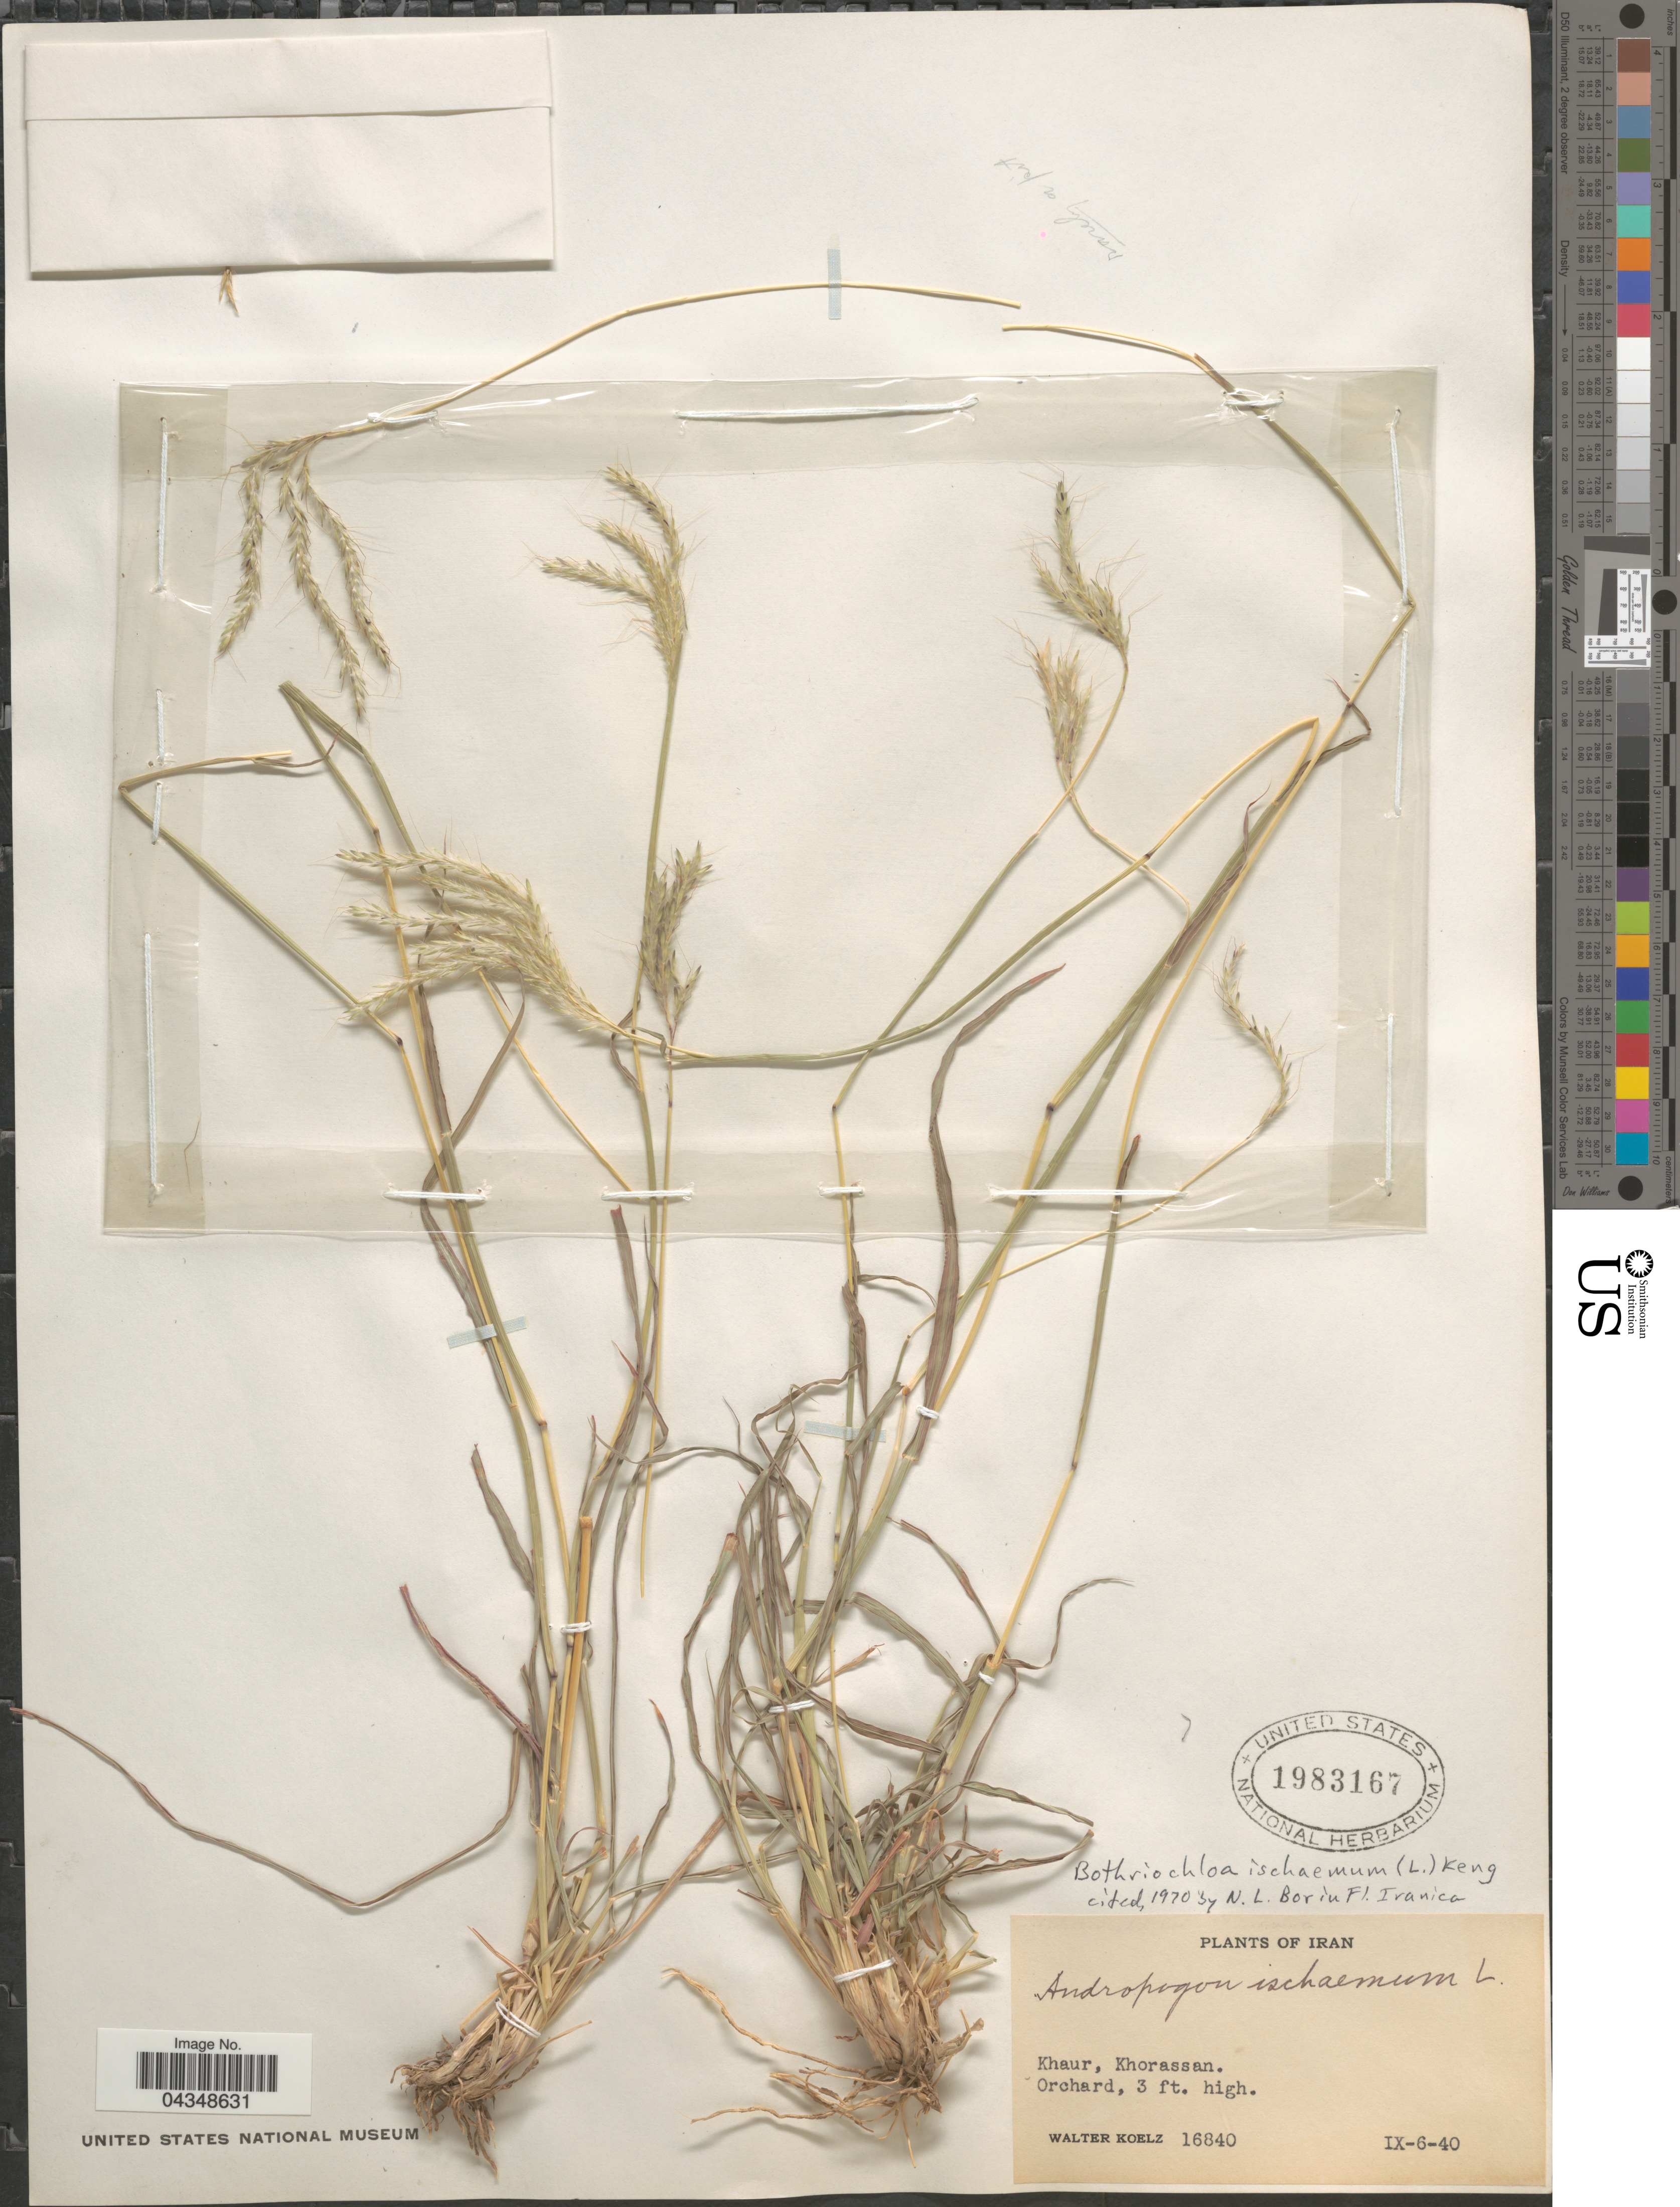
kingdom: Plantae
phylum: Tracheophyta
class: Liliopsida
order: Poales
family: Poaceae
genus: Bothriochloa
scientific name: Bothriochloa ischaemum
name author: (L.) Keng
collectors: W. N. Koelz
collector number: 16840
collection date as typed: Transcribed d/m/y: 6/9/40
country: Iran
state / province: Khorasan [obsolete]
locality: Khaur, Khorassan.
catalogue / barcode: US 1983167